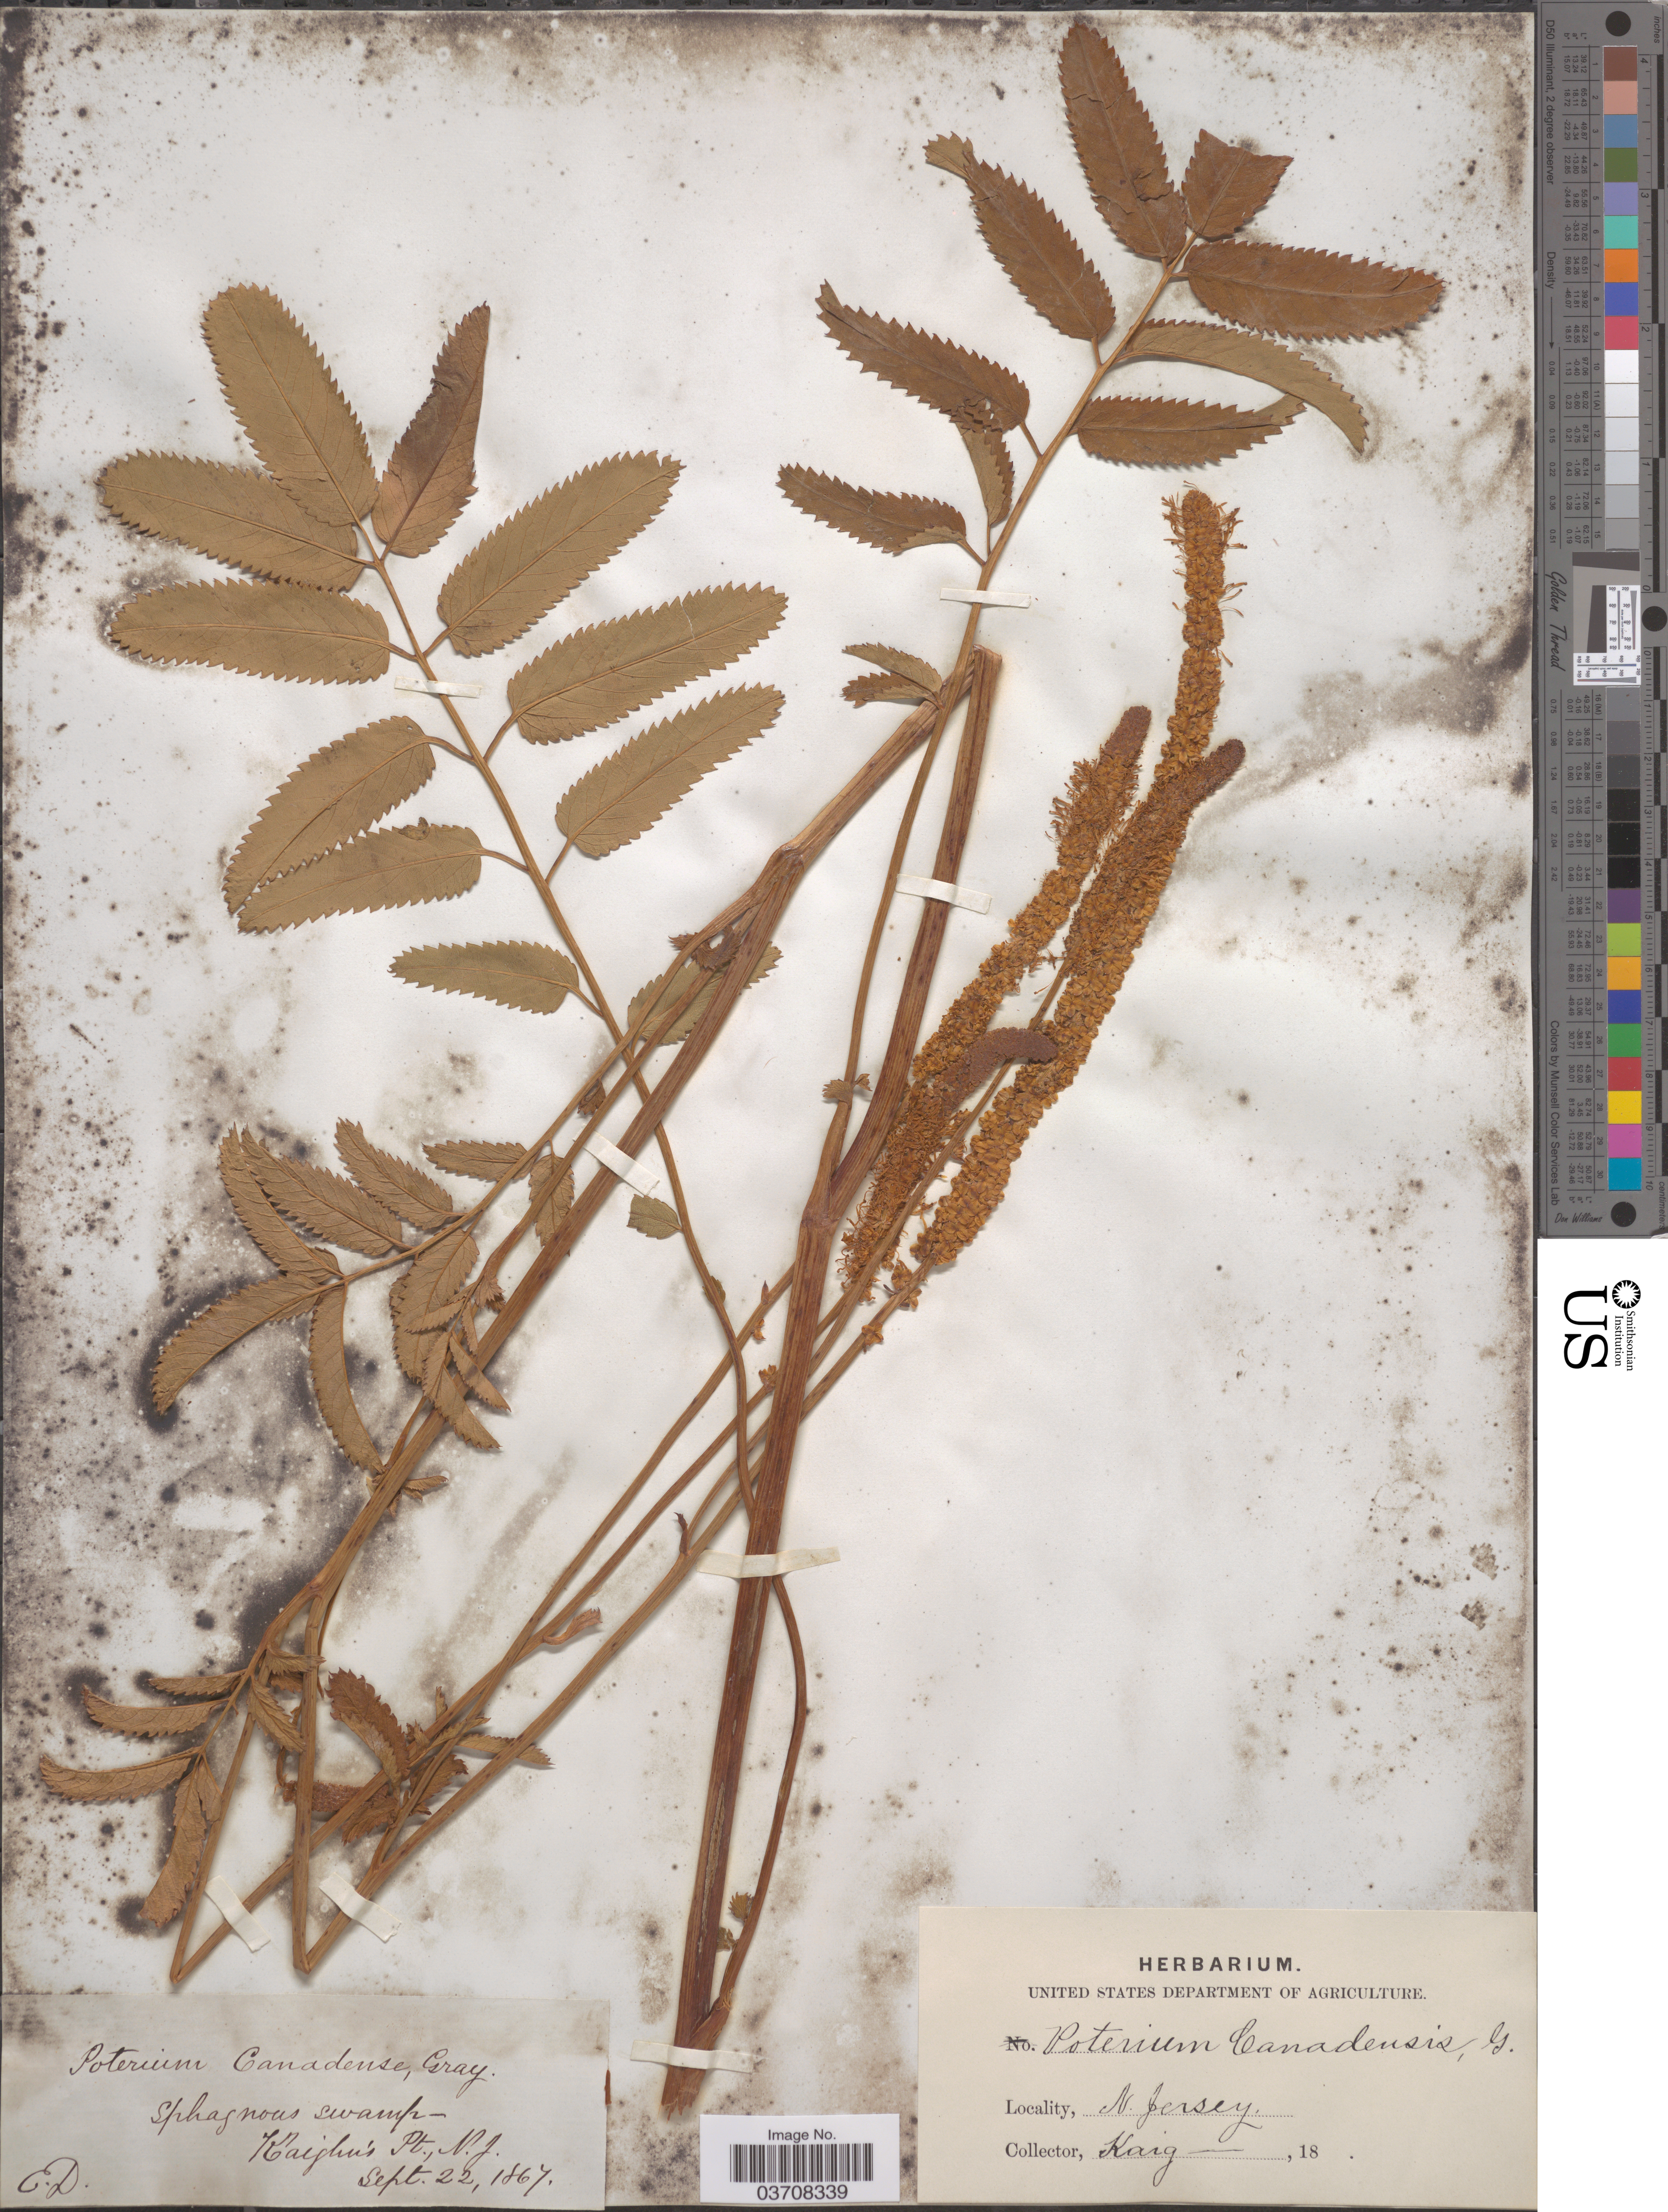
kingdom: Plantae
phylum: Tracheophyta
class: Magnoliopsida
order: Rosales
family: Rosaceae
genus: Sanguisorba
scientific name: Sanguisorba canadensis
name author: L.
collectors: Kaig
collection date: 1867-09-22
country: United States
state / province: New Jersey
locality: Sphagnous swamp. Kaighn's Pt.